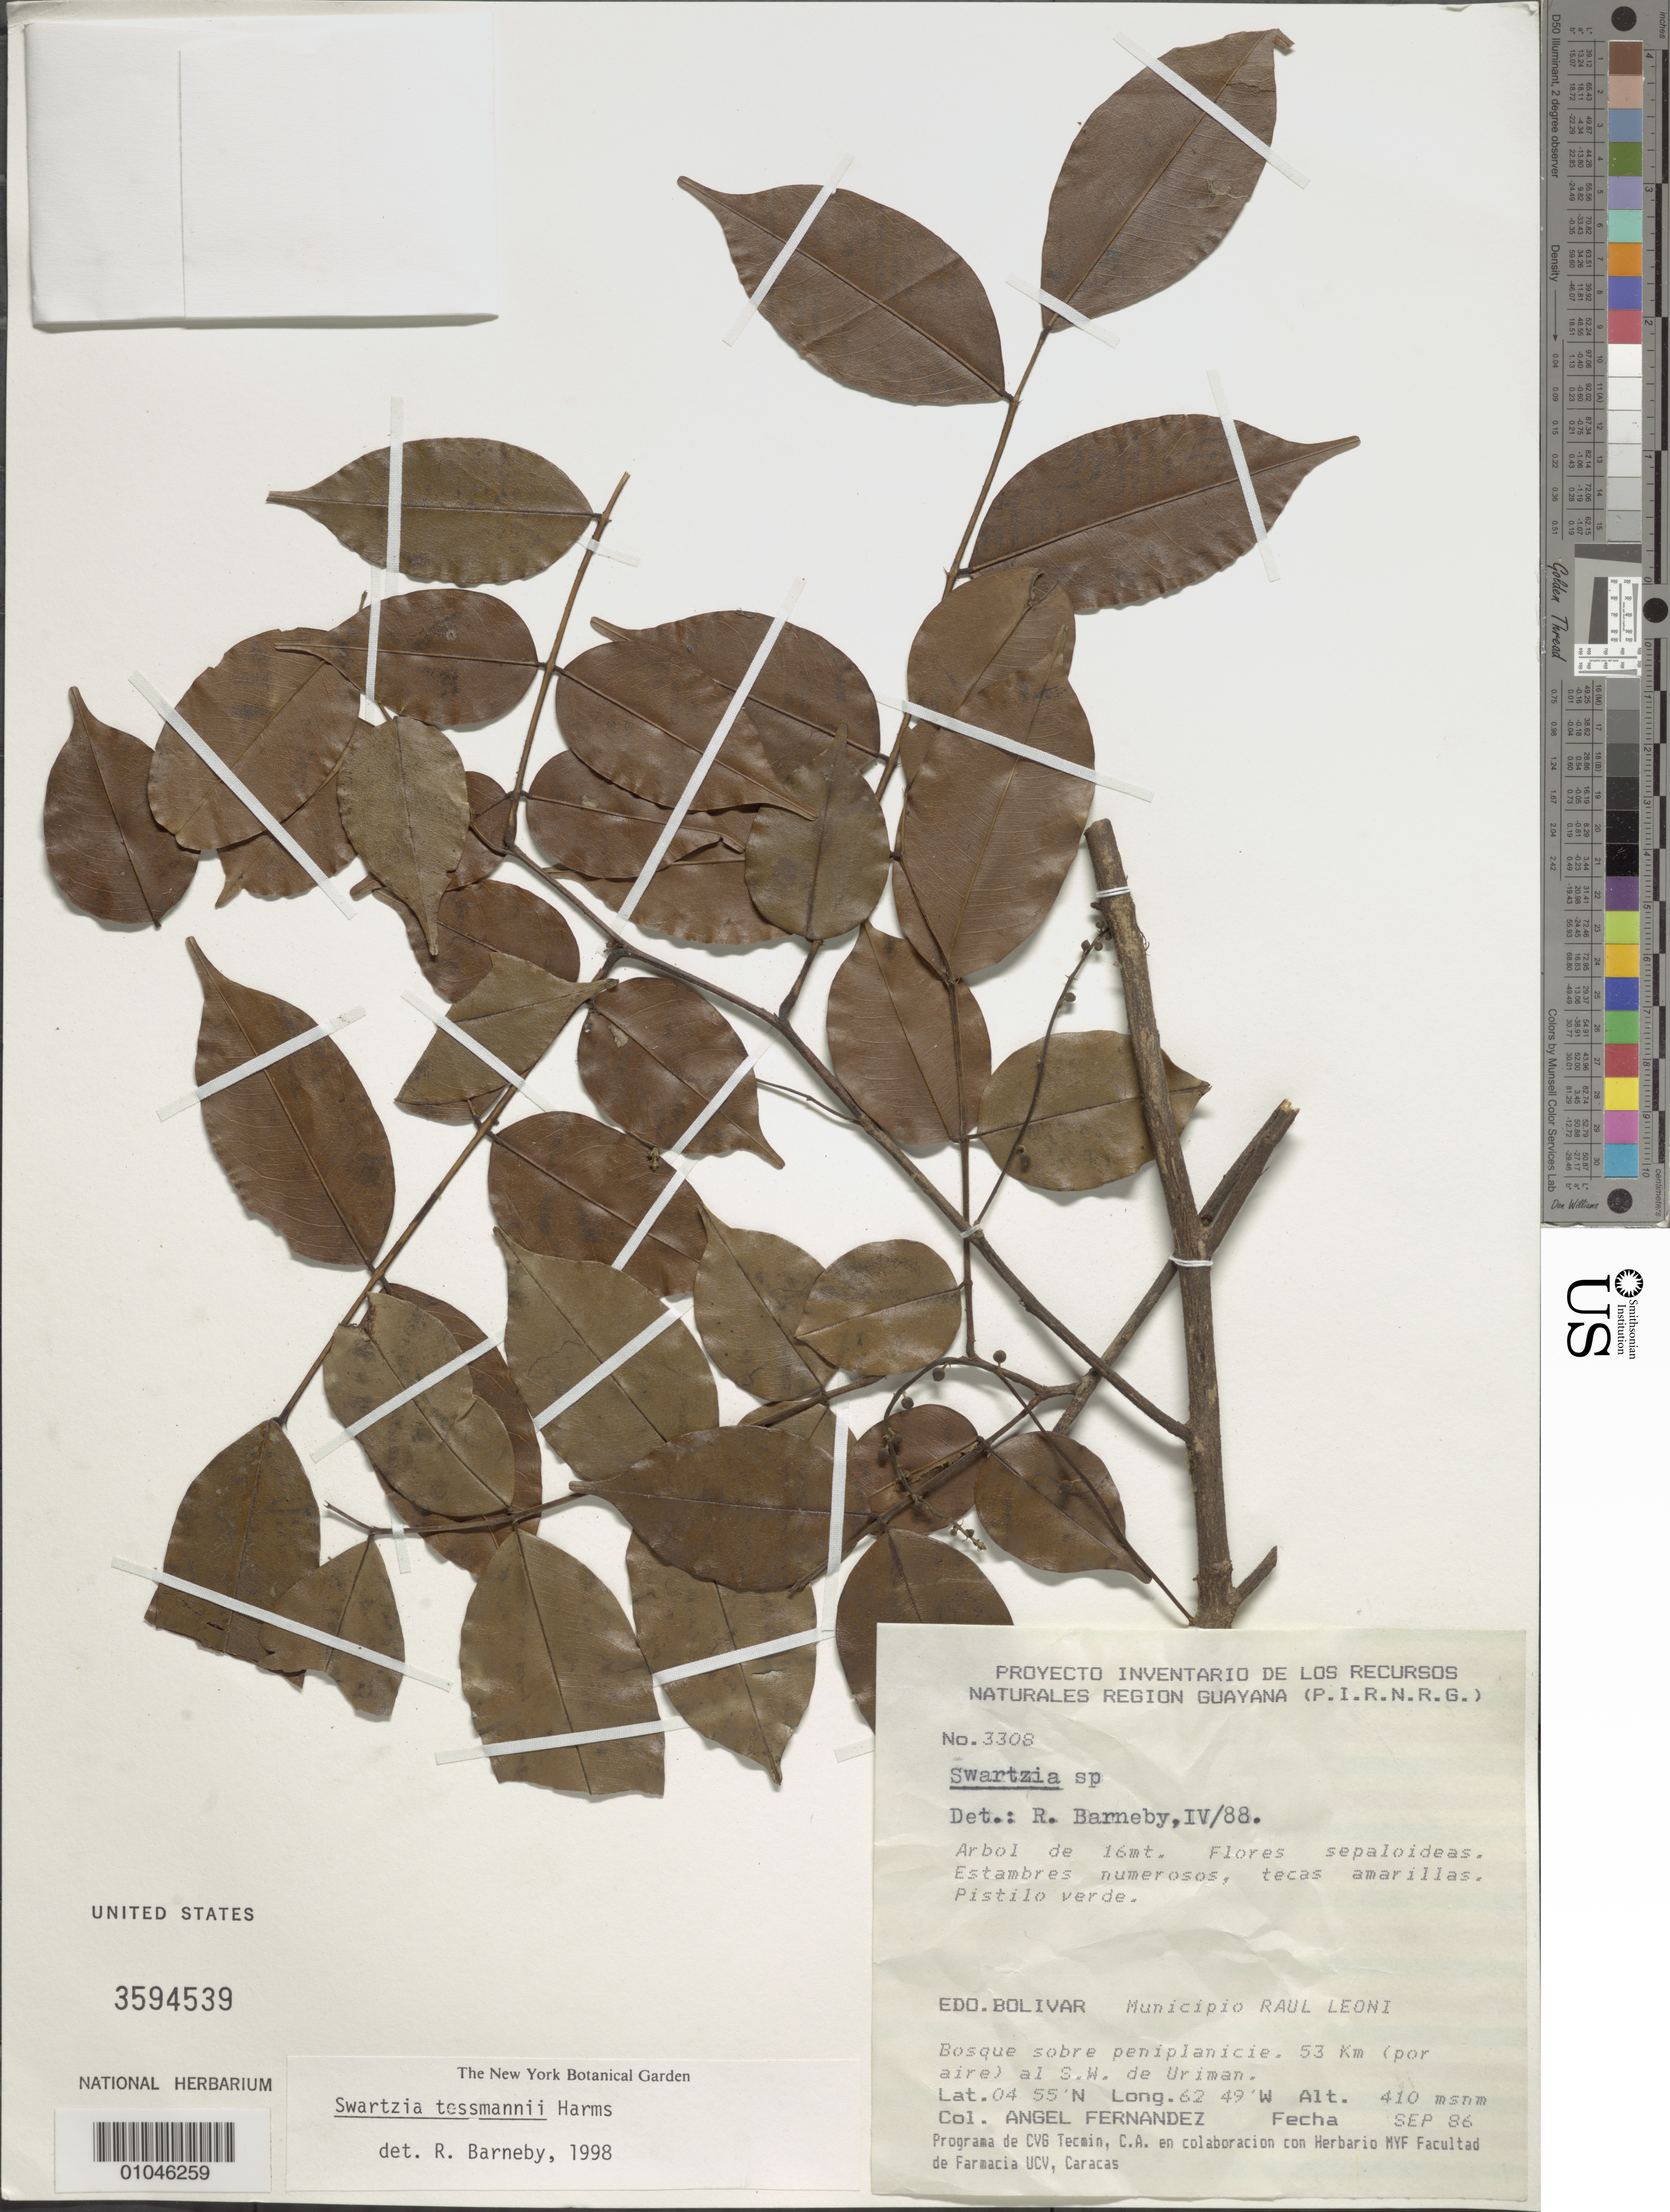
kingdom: Plantae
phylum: Tracheophyta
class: Magnoliopsida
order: Fabales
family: Fabaceae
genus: Swartzia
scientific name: Swartzia tessmannii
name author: Harms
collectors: Á. Fernández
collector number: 3308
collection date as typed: Sep 1986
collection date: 1986-09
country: Venezuela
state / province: Bolívar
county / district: Angostura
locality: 53 km (por aire) al SW de Uriman, Municipio Raúl Leoni [=Angostura]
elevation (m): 410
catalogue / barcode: US 3594539